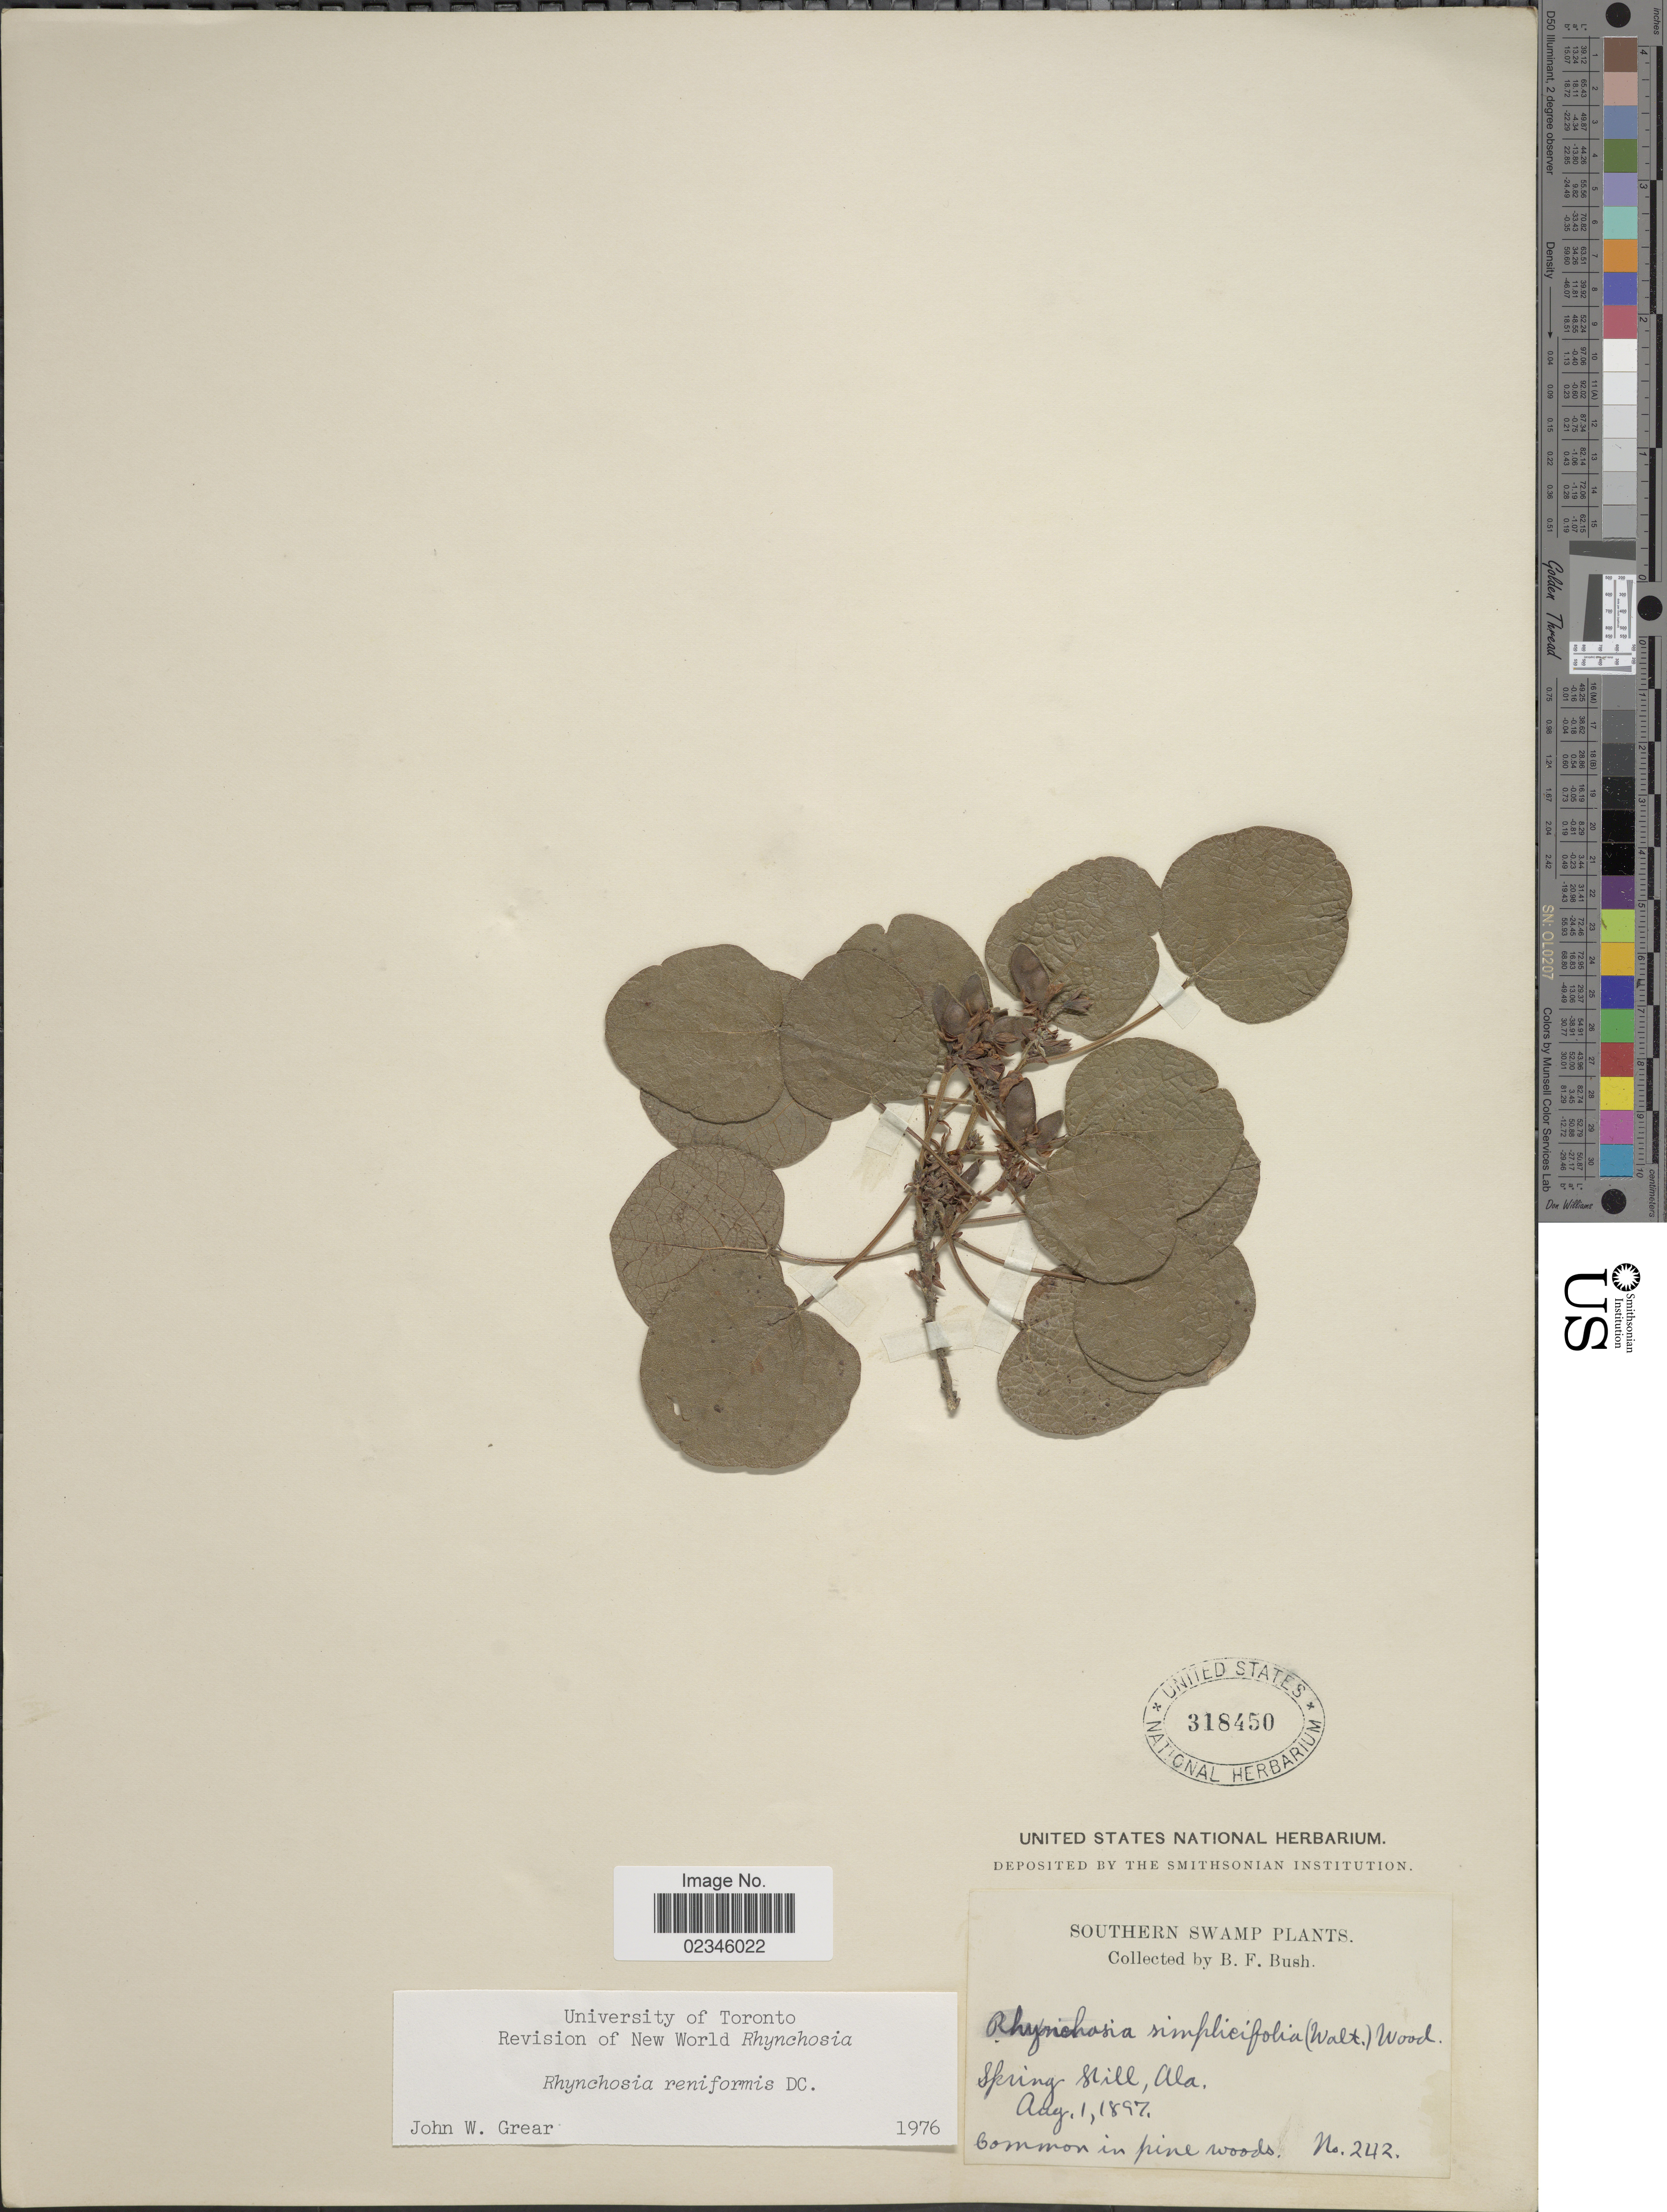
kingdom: Plantae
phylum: Tracheophyta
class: Magnoliopsida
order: Fabales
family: Fabaceae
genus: Rhynchosia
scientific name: Rhynchosia reniformis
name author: DC.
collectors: B. F. Bush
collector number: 242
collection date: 1897-08-01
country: United States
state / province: Alabama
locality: Southern Swamp, Spring Hill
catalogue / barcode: US 318450